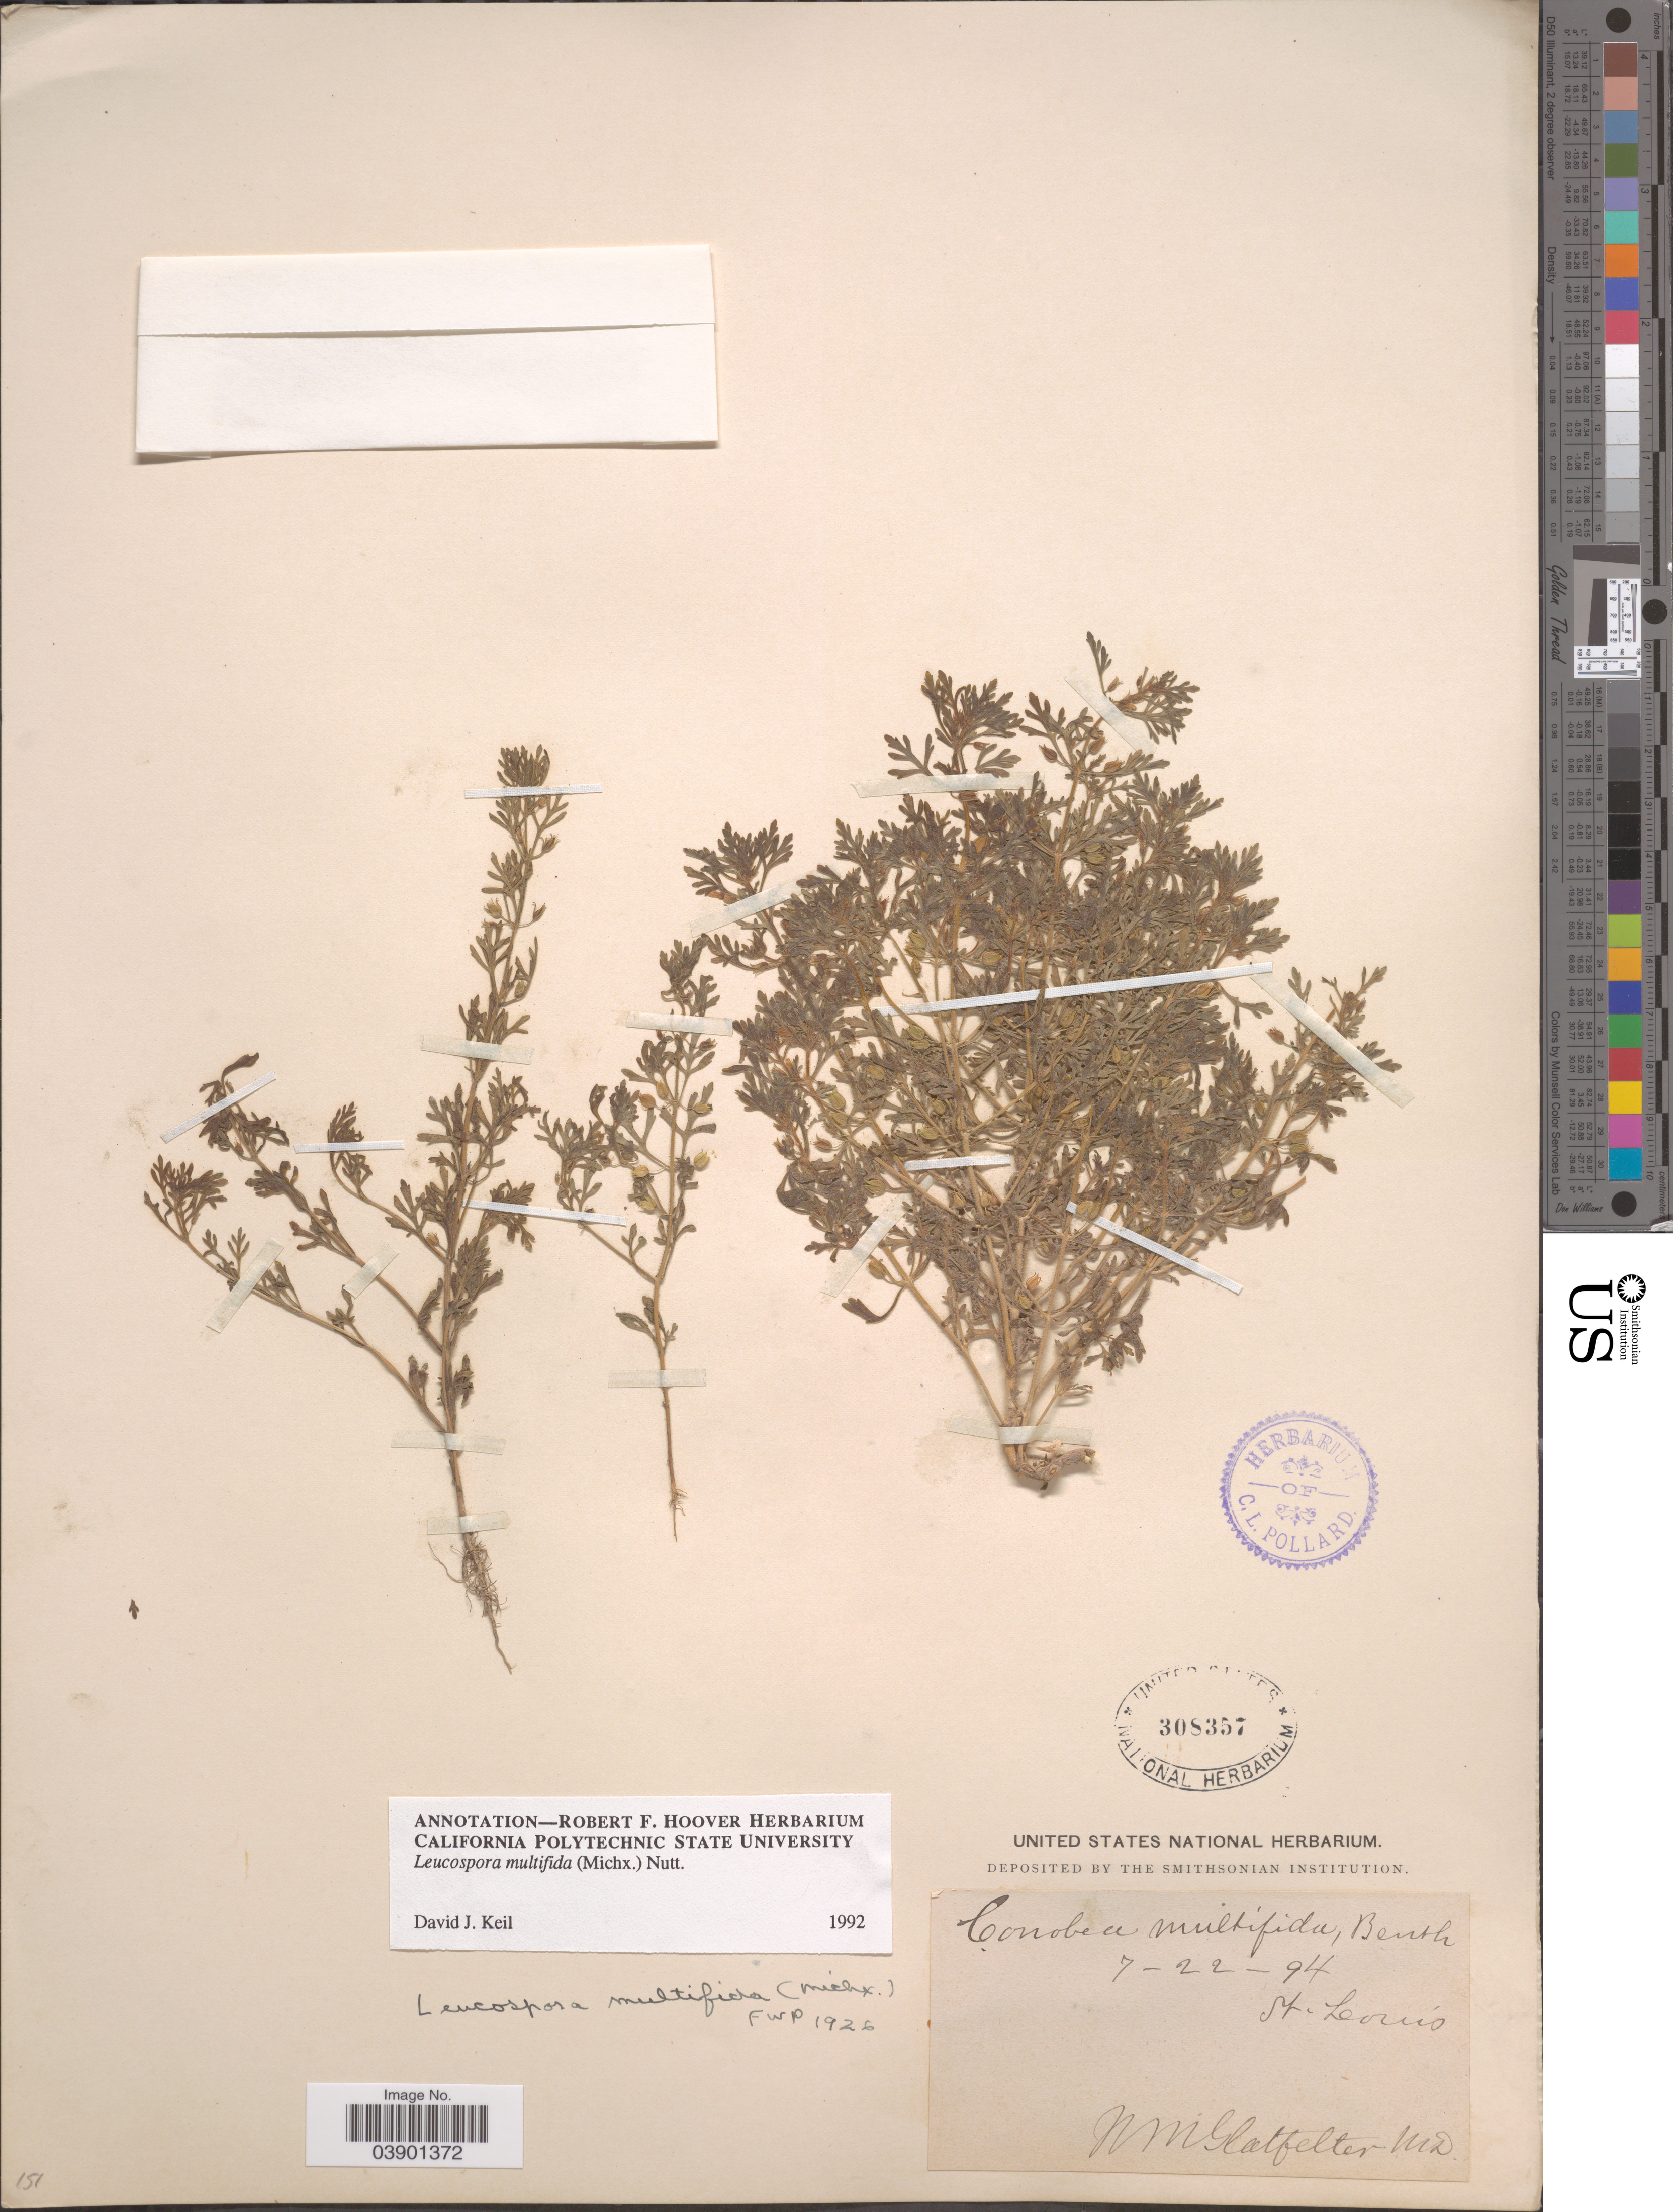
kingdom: Plantae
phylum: Tracheophyta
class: Magnoliopsida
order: Lamiales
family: Plantaginaceae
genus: Leucospora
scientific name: Leucospora multifida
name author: (Michx.) Nutt.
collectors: N. M. Glatfelter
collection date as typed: Transcribed d/m/y: 22/7/94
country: United States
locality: St. Louis.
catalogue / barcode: US 308357